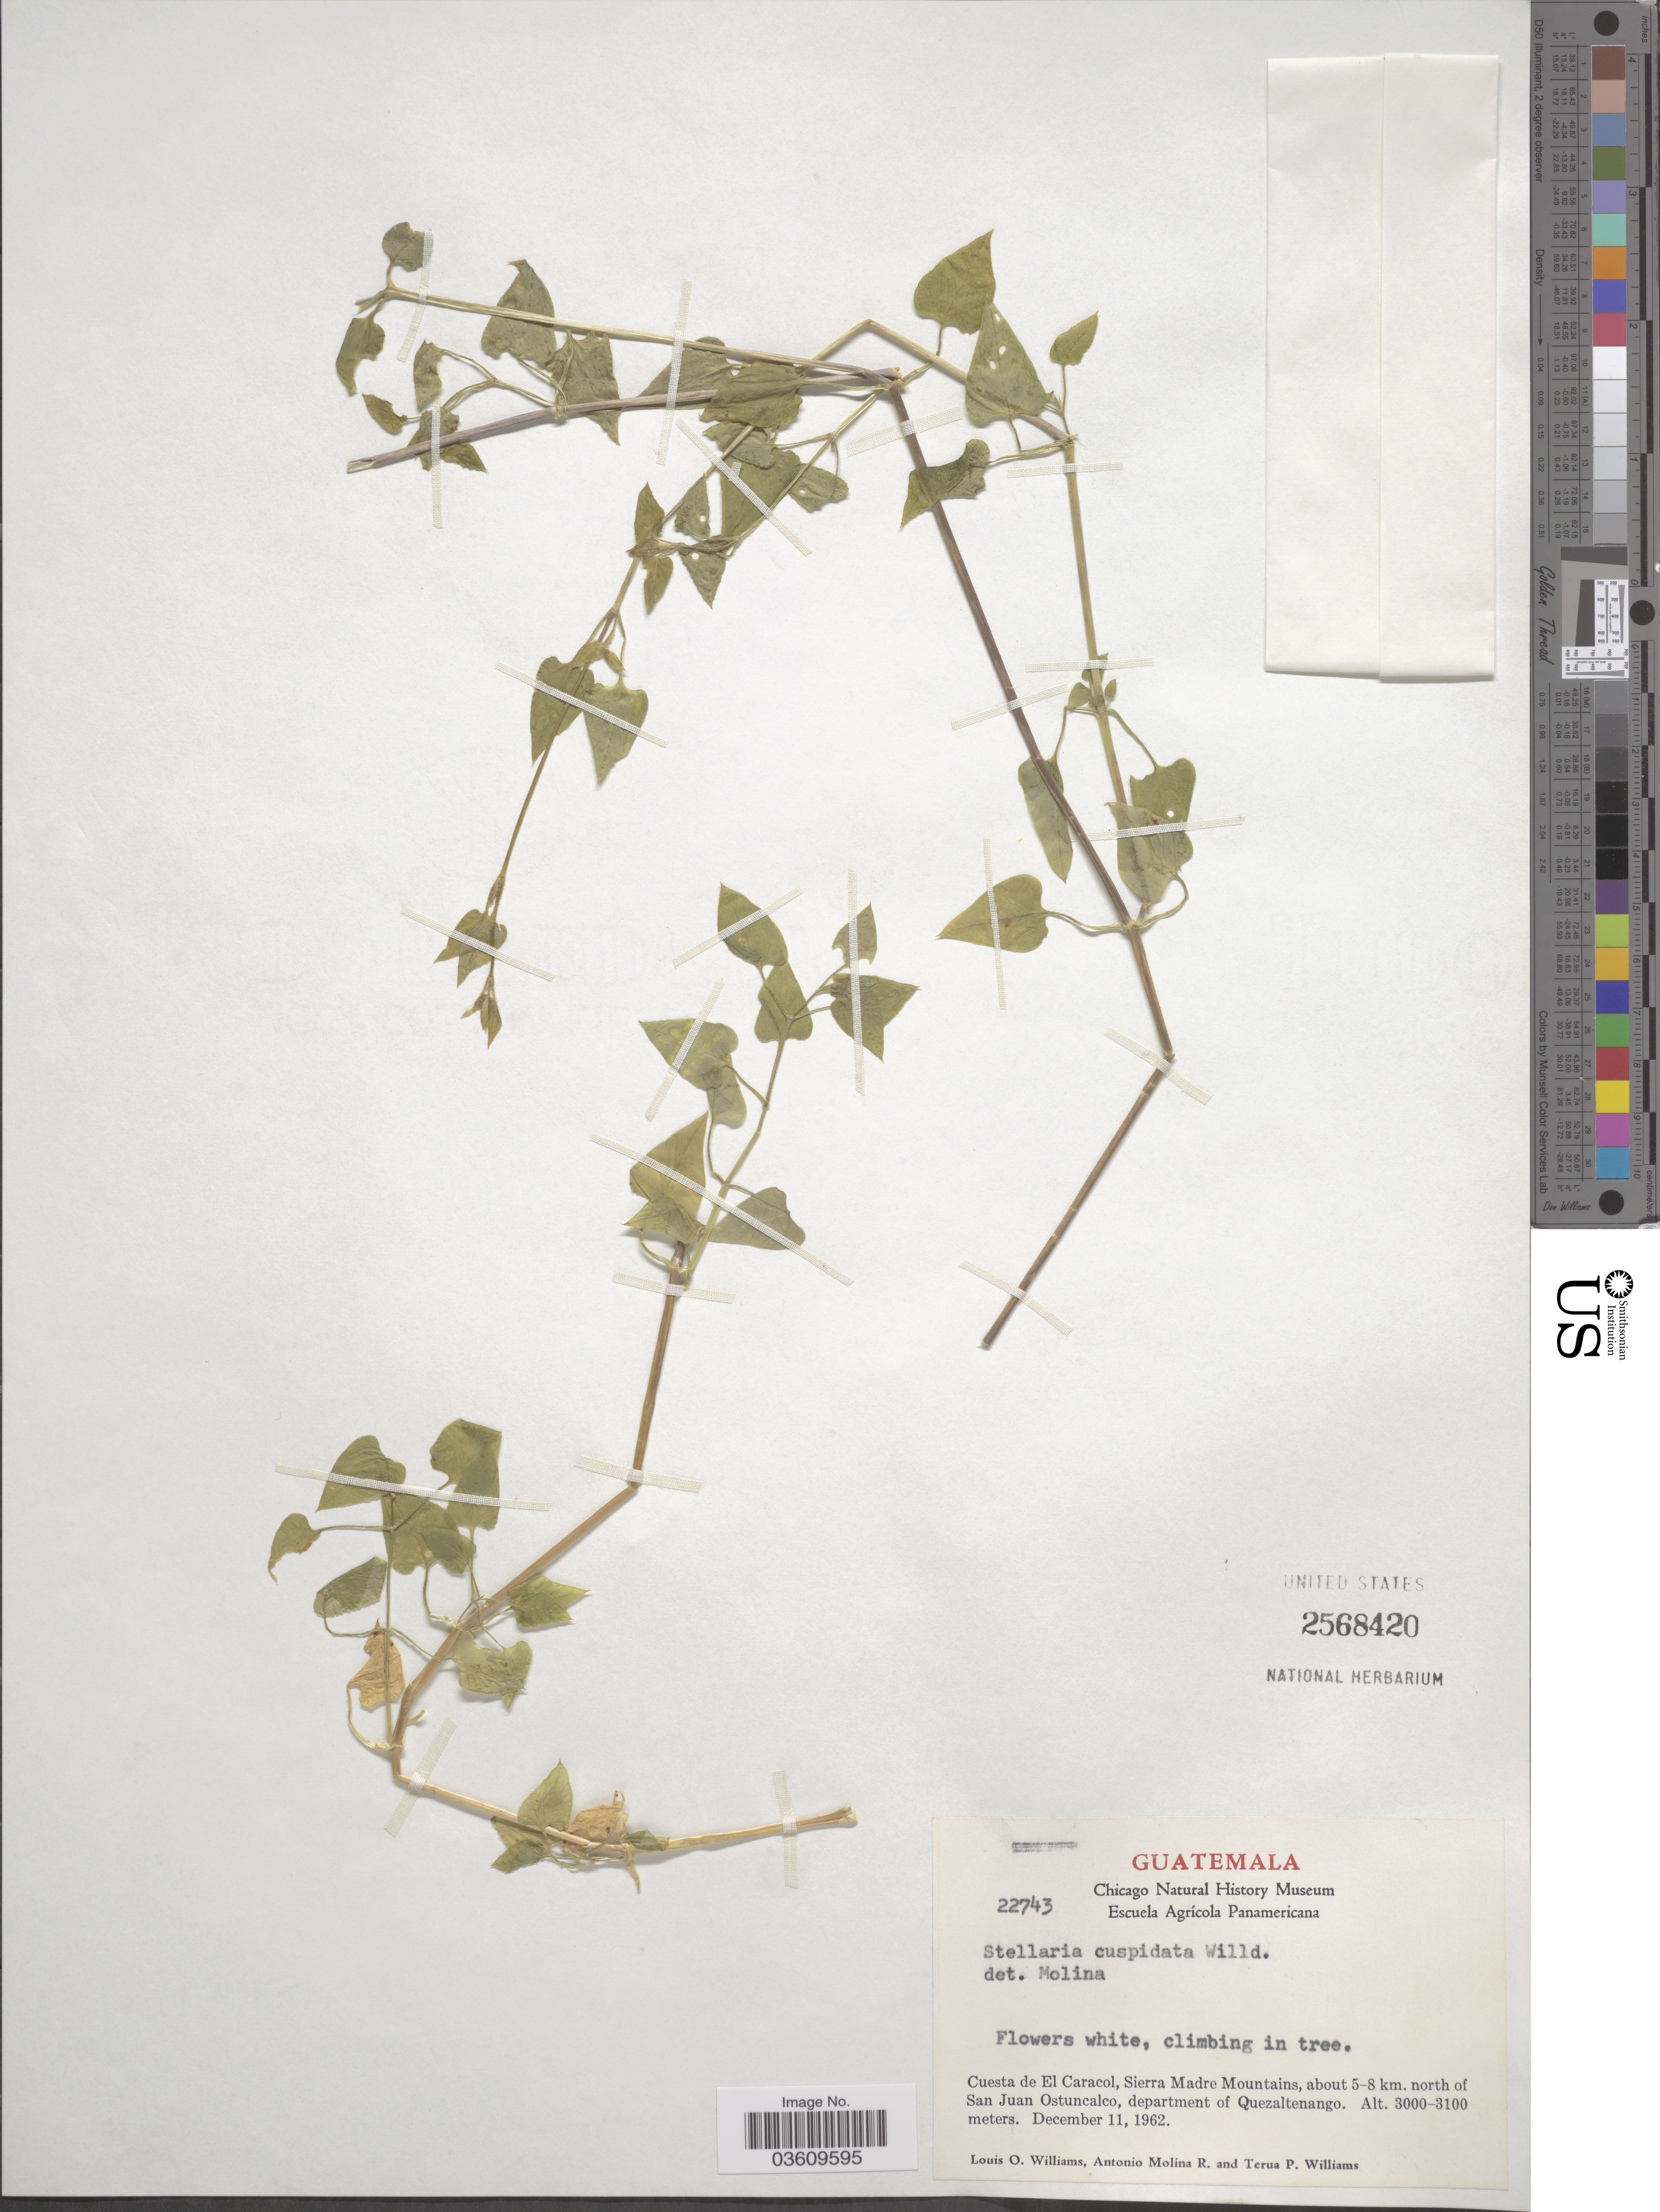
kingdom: Plantae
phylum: Tracheophyta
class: Magnoliopsida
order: Caryophyllales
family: Caryophyllaceae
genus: Stellaria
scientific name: Stellaria cuspidata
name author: Willd. ex Schltdl.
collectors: L. O. Williams, A. Molina R. & T. Williams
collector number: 22743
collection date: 1962-12-11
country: Guatemala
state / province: Quetzaltenango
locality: Cuesta de El Caracol, Sierra Madre Mountains, about 5-8 km. north of San Juan Ostuncalco, department of Quezaltenango.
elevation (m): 3000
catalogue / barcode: US 2568420